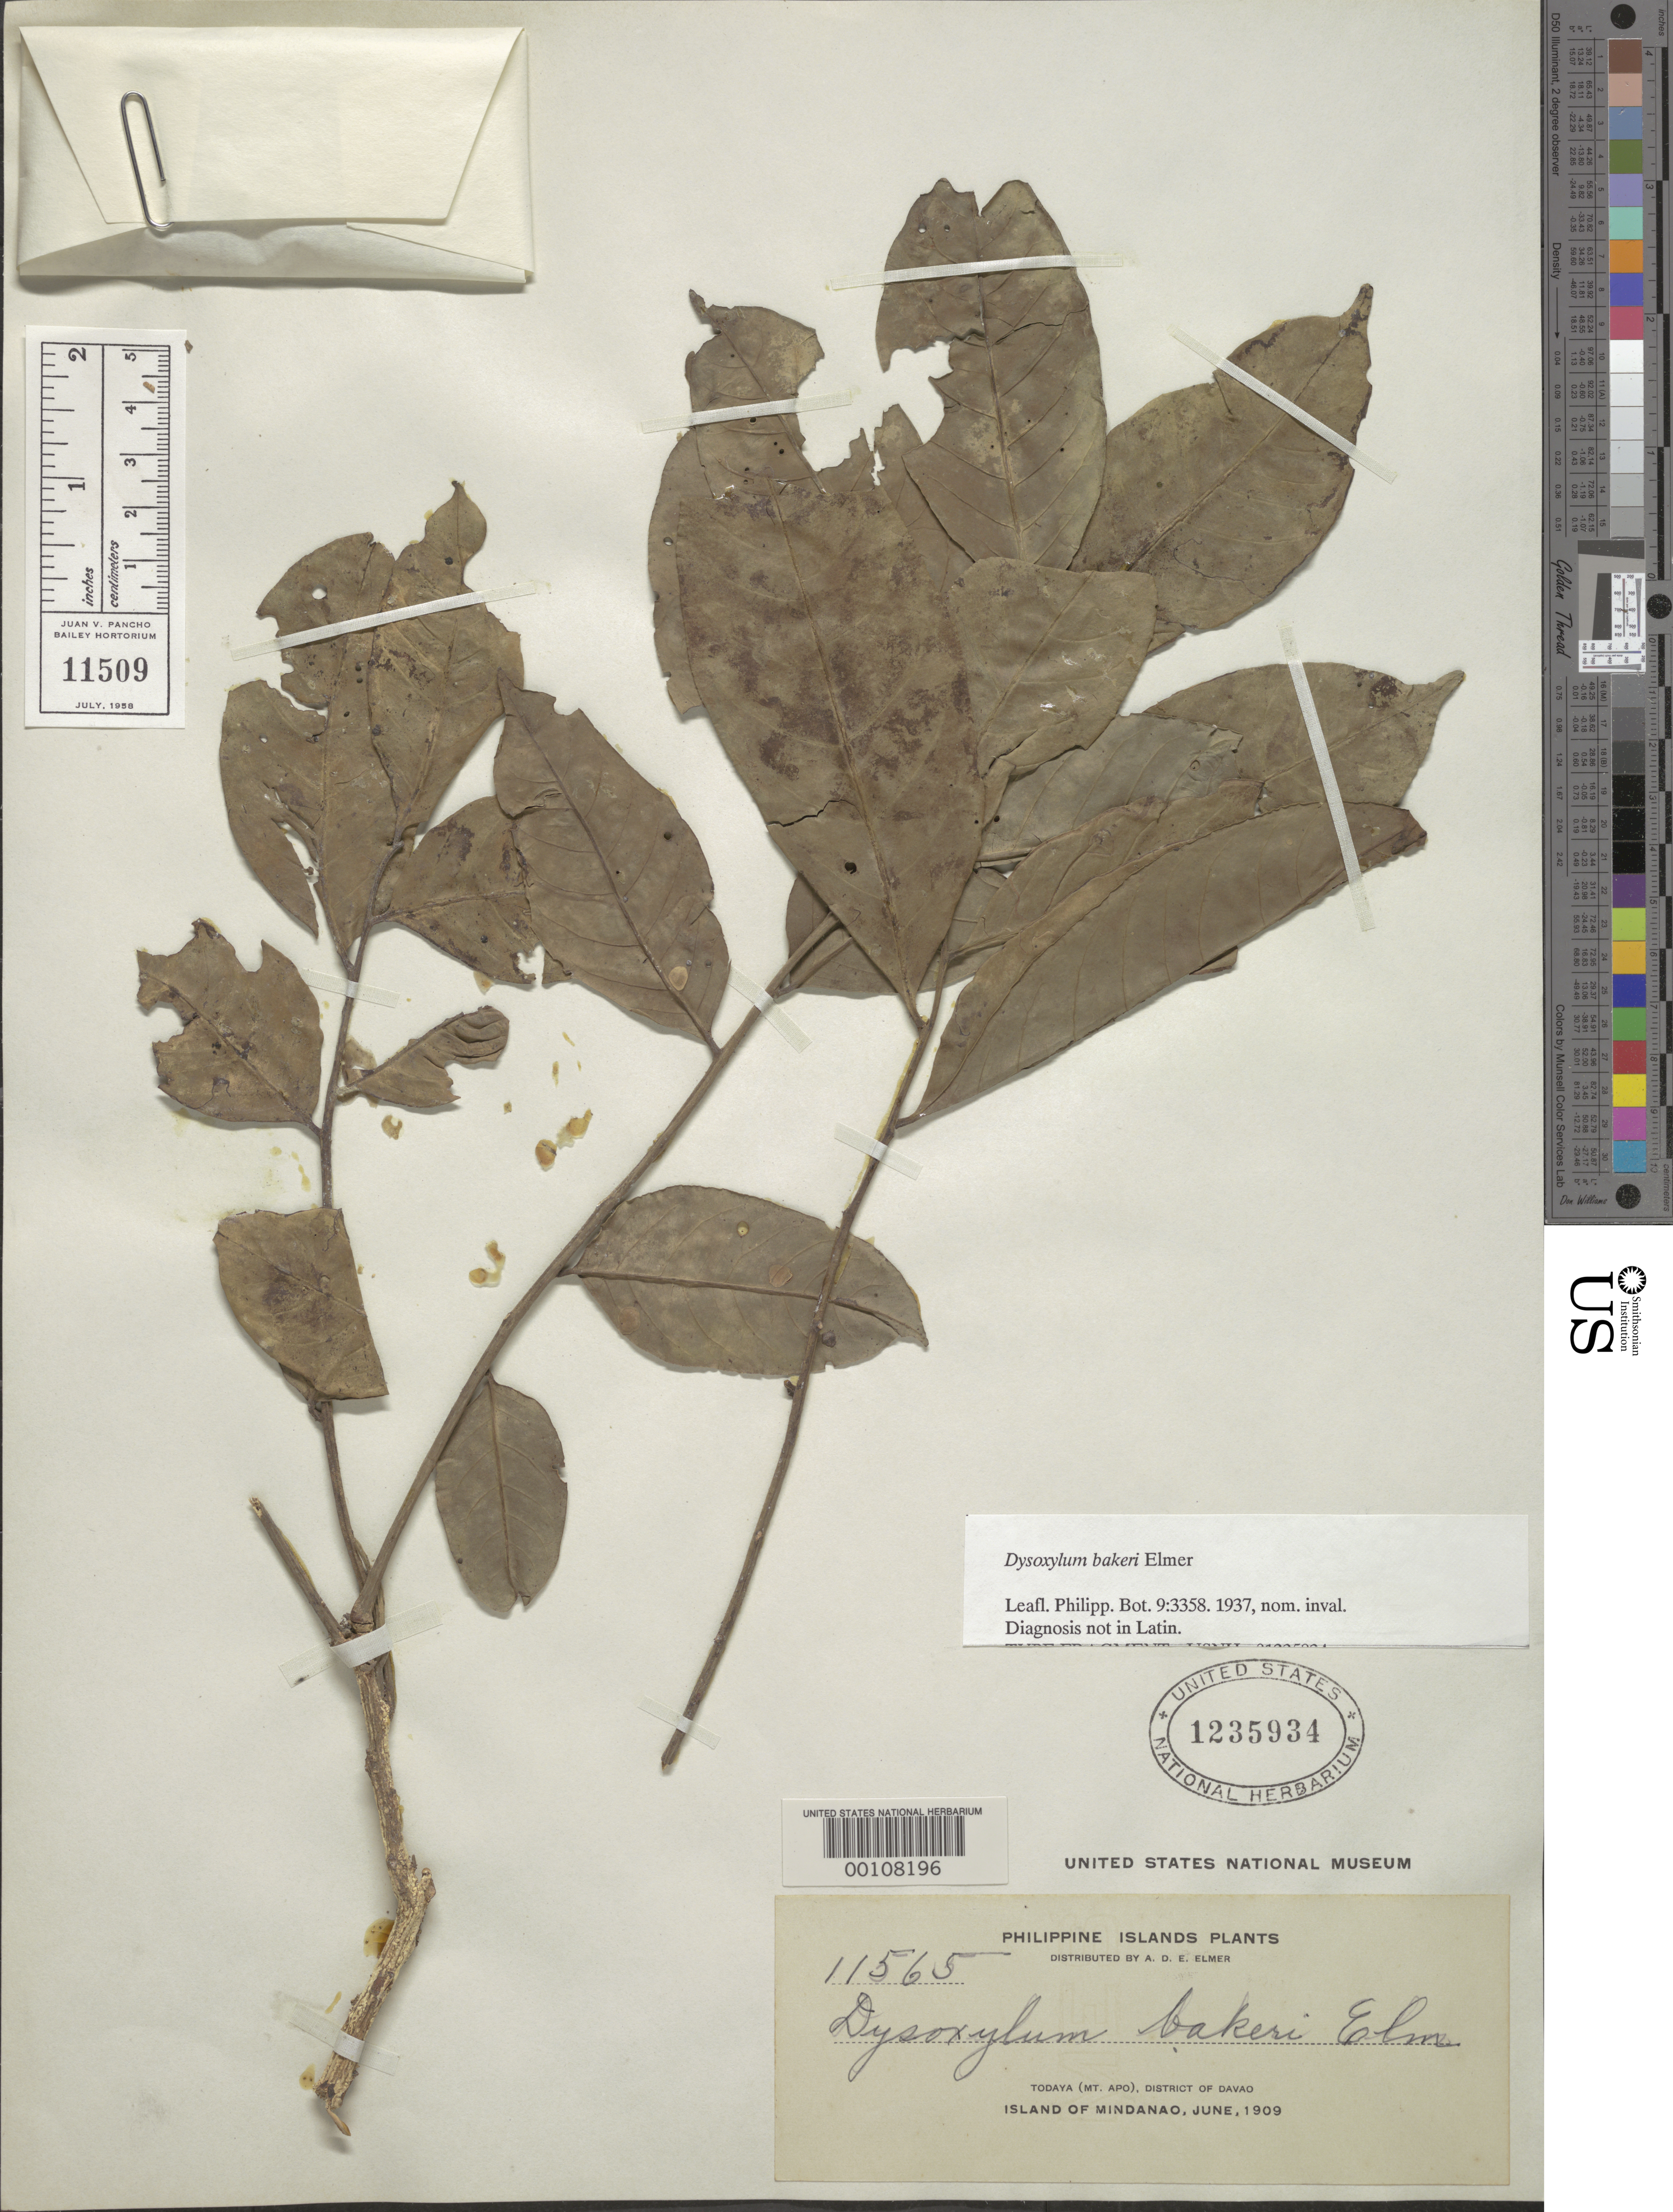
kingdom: Plantae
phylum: Tracheophyta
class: Magnoliopsida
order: Sapindales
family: Meliaceae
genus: Dysoxylum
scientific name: Dysoxylum cyrtobotryum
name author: Miq.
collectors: A. D. E. Elmer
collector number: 11565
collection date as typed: Jun 1909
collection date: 1909-06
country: Philippines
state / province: Davao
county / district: Davao del Sur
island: Mindanao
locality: Todaya, Mt. Apo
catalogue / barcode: US 1235934